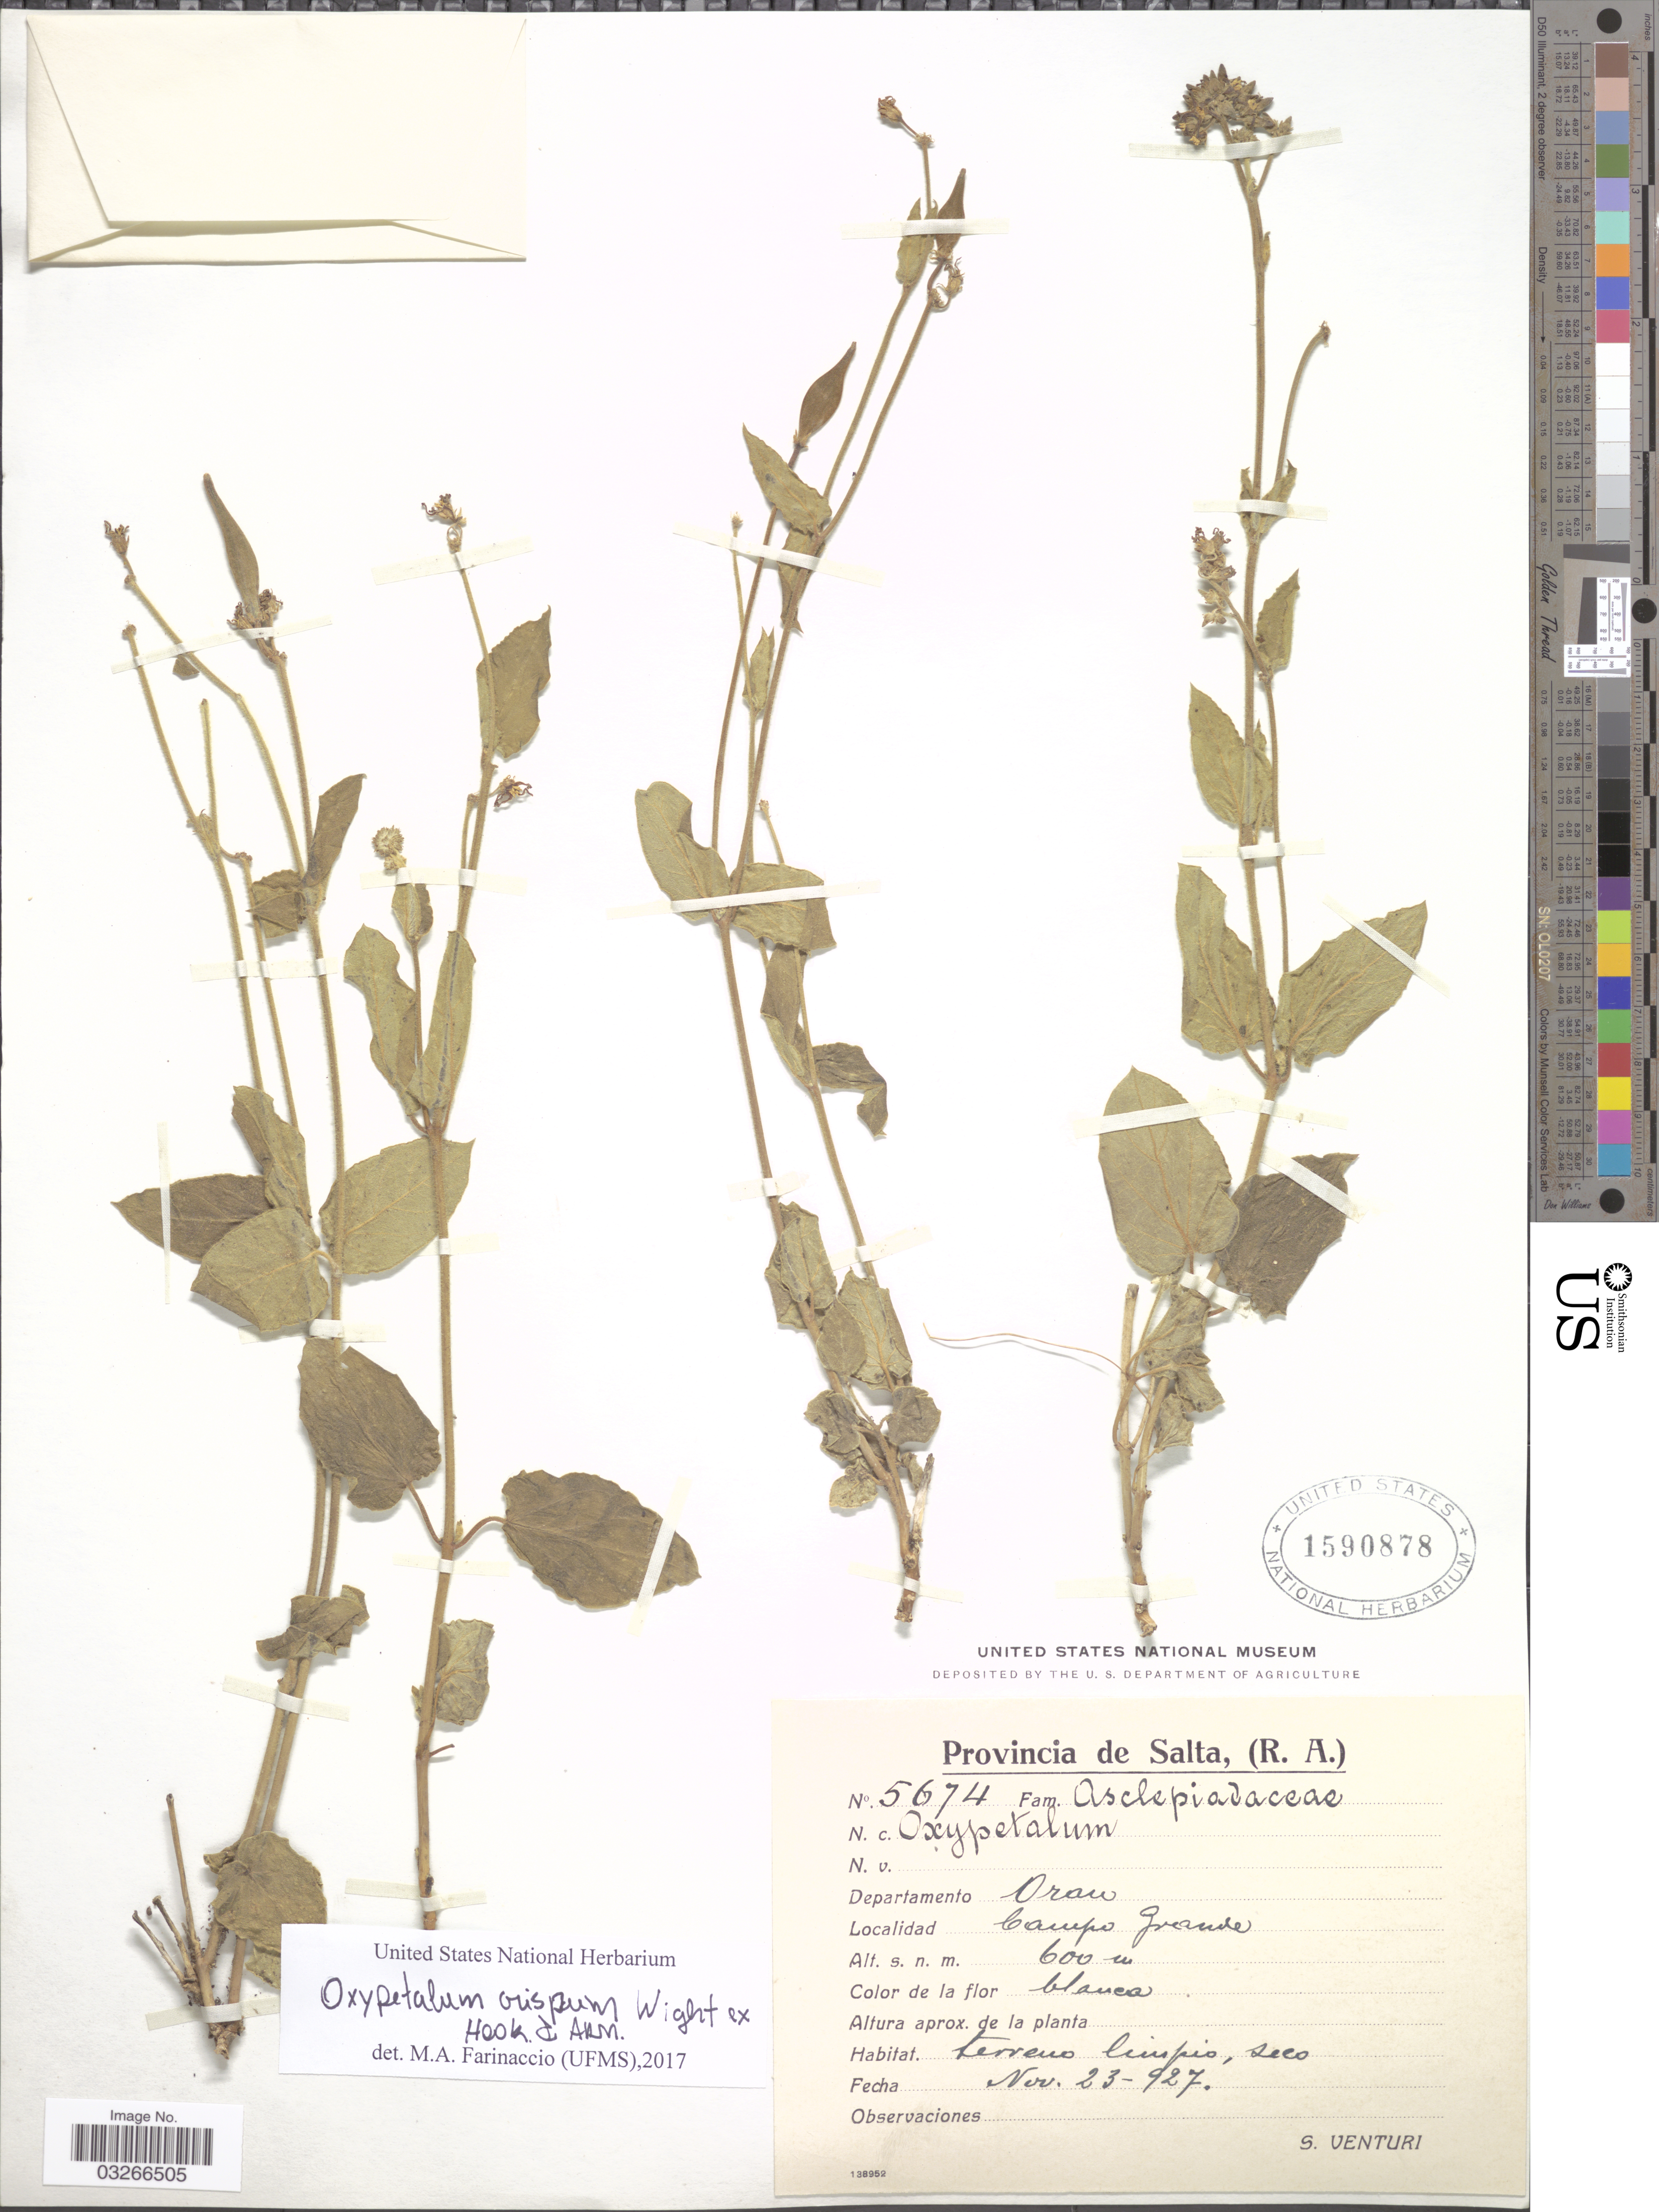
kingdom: Plantae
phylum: Tracheophyta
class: Magnoliopsida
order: Gentianales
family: Apocynaceae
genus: Oxypetalum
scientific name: Oxypetalum sp.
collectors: S. Venturi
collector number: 5674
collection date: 1927-11-23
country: Argentina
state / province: Salta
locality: (R.A.), Departamento Oran. Campo Grande.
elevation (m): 600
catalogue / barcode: US 1590878